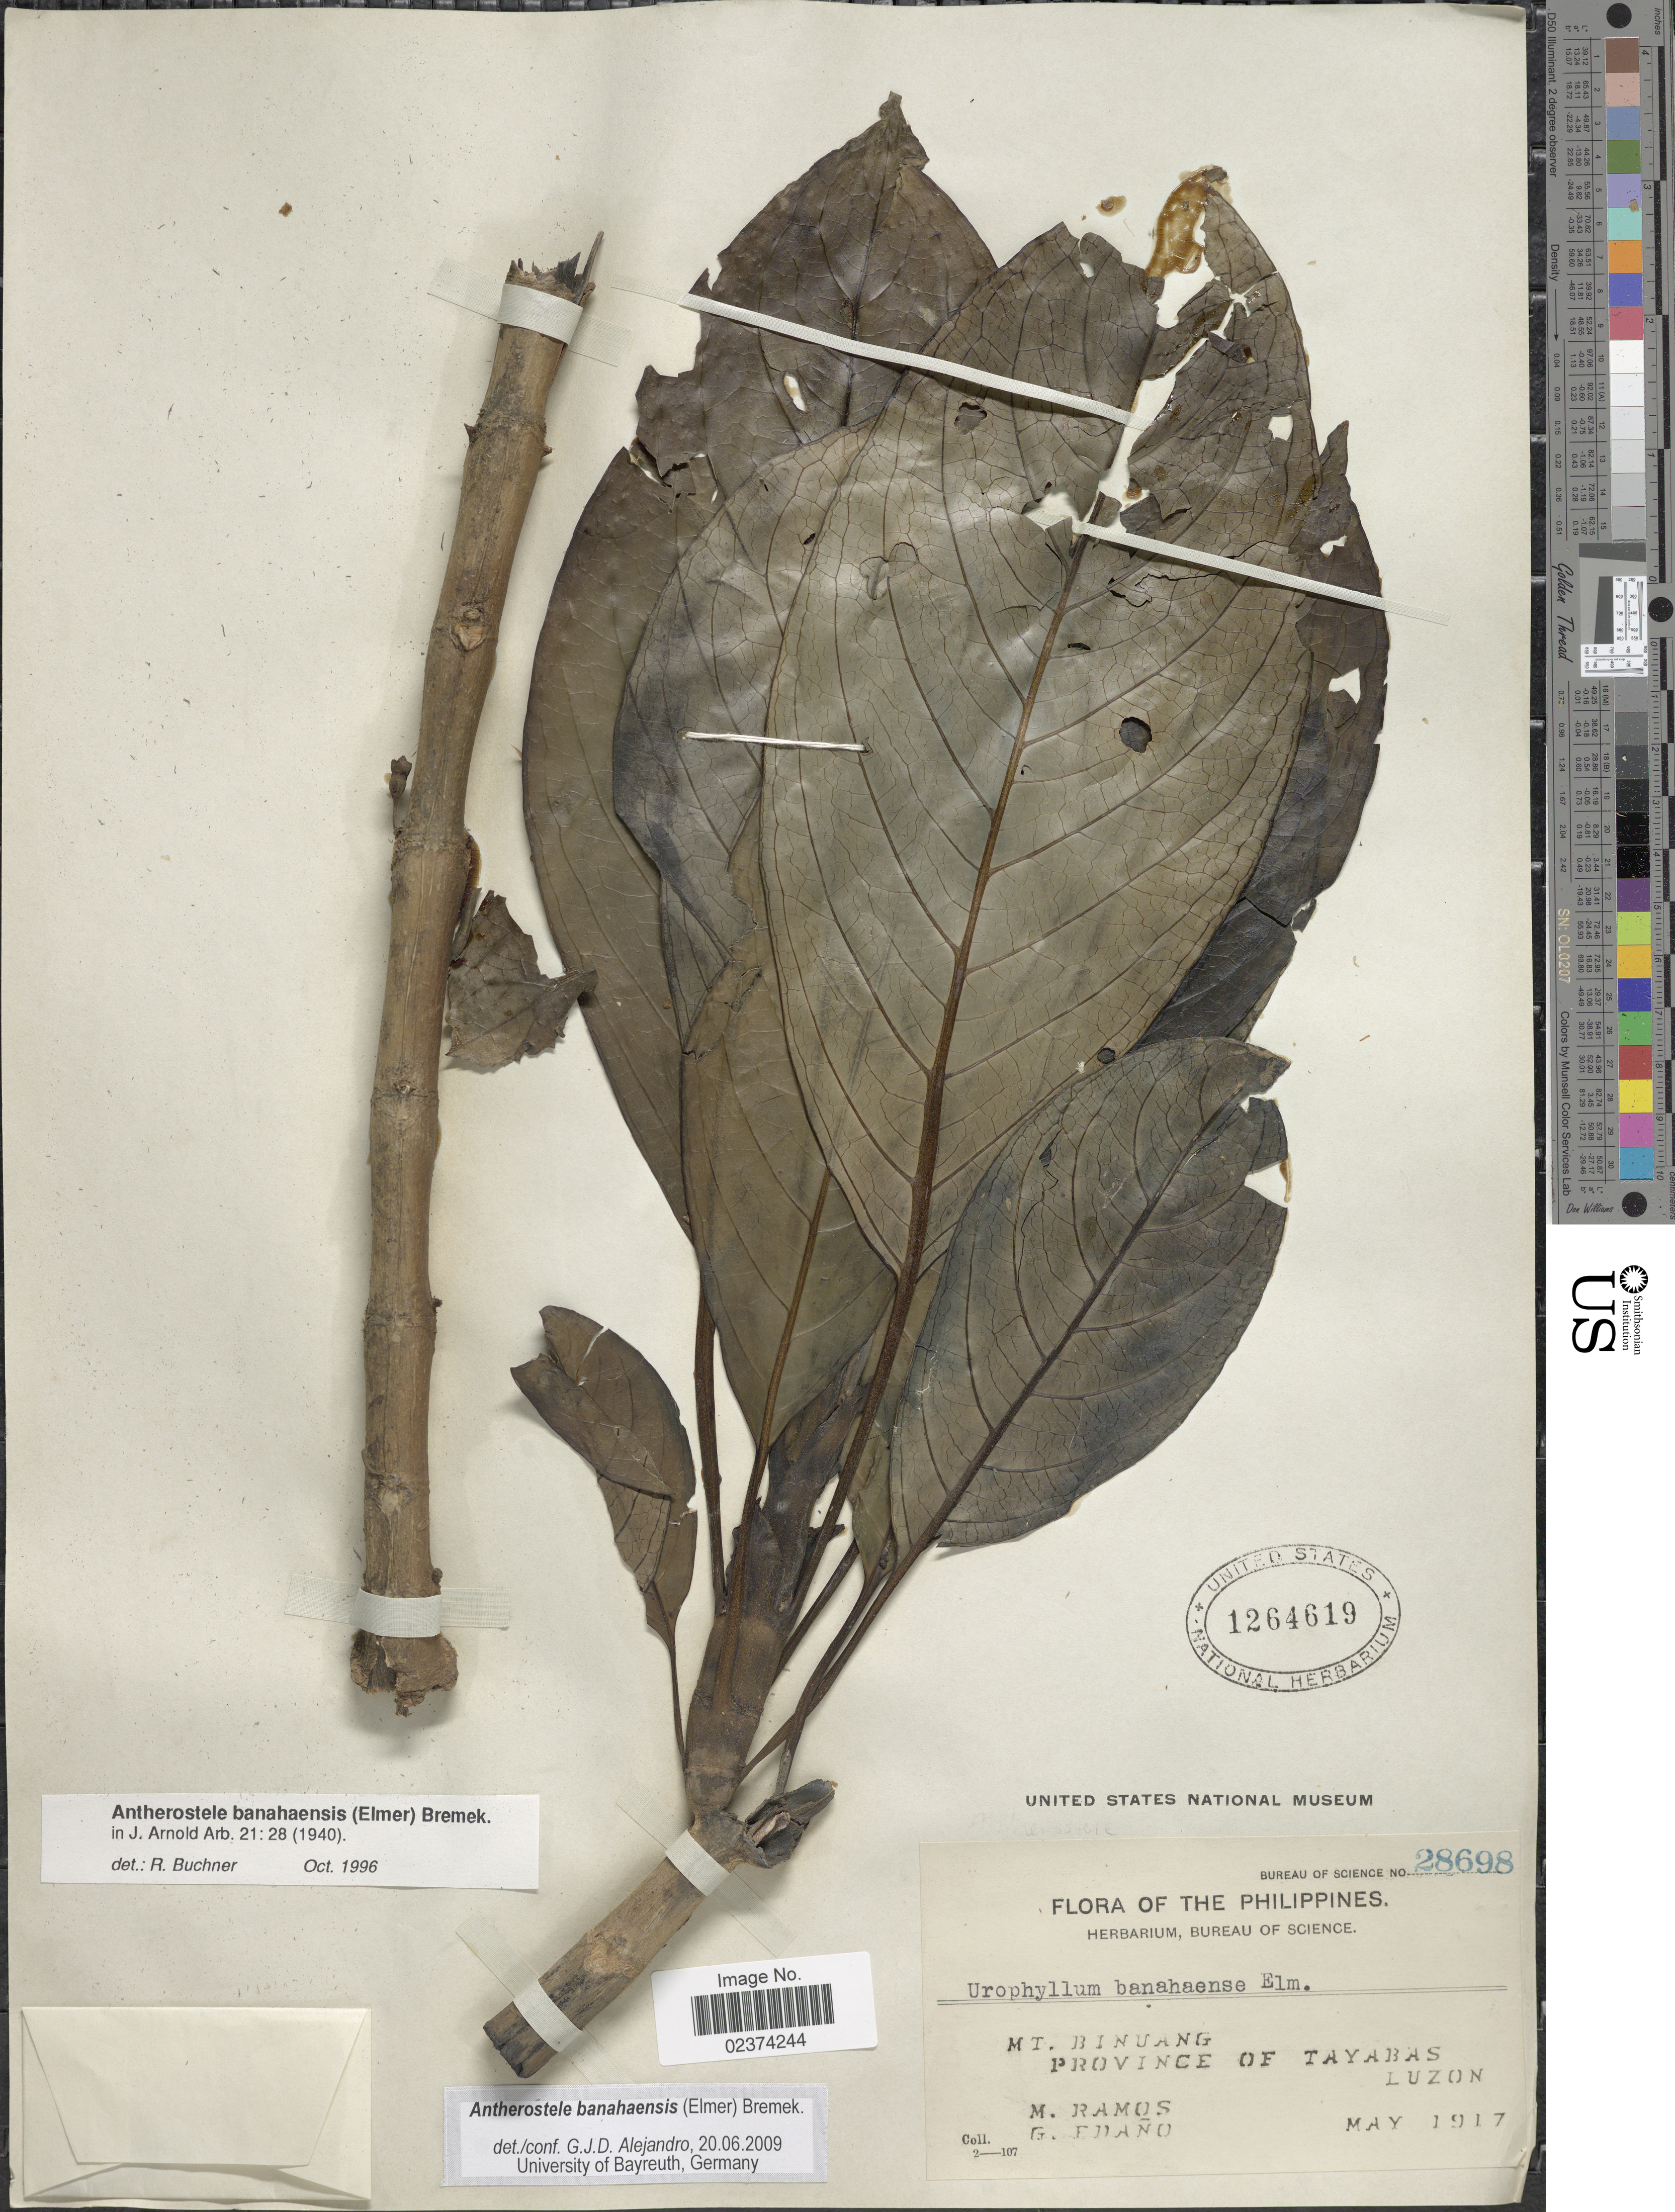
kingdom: Plantae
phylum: Tracheophyta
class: Magnoliopsida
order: Gentianales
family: Rubiaceae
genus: Antherostele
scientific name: Antherostele banahaensis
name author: (Elmer) Bremek.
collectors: M. Ramos & G. Edaño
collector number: Bureau of Science 28698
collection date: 1917-05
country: Philippines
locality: Mt. Binuang, Province of Tayabas, Luzon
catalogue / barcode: US 1264619